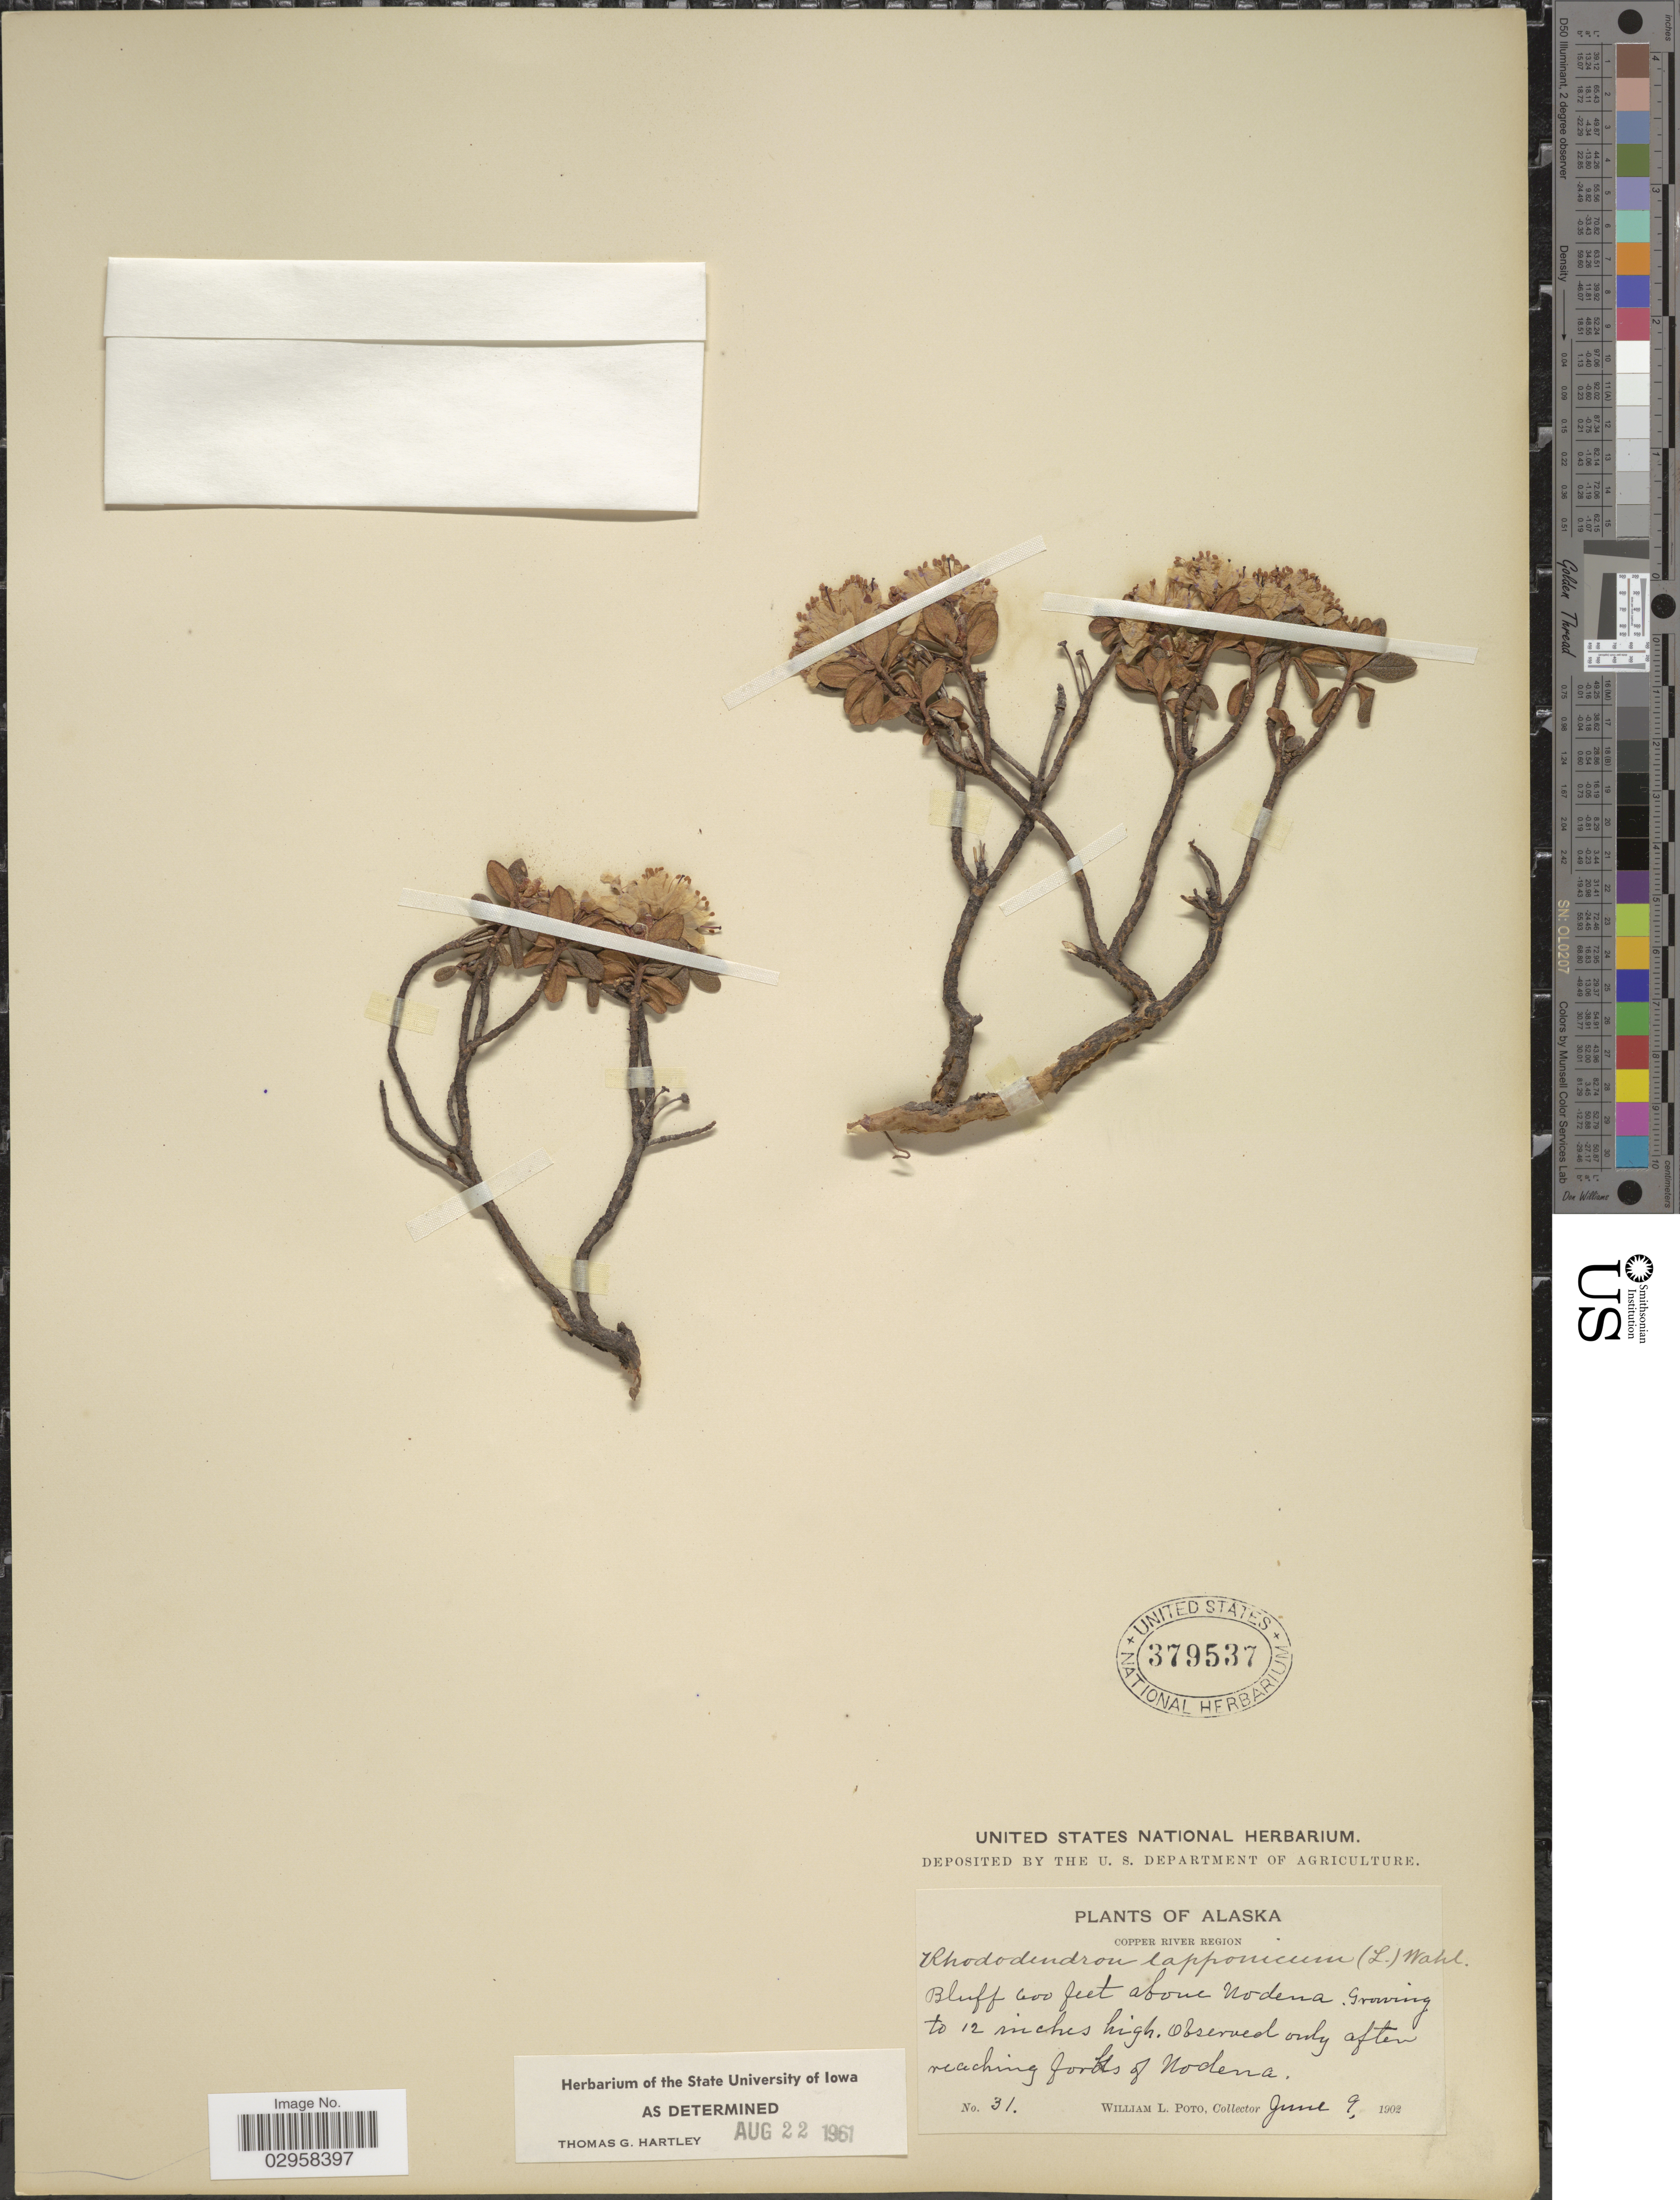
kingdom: Plantae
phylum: Tracheophyta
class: Magnoliopsida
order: Ericales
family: Ericaceae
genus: Rhododendron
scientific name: Rhododendron lapponicum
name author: (L.) Wahlenb.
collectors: W. Poto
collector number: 31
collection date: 1902-06-09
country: United States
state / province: Alaska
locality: Copper River Region. Bluff 600 feet above Nodena. Observed only after reaching fords of Nodena.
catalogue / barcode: US 379537